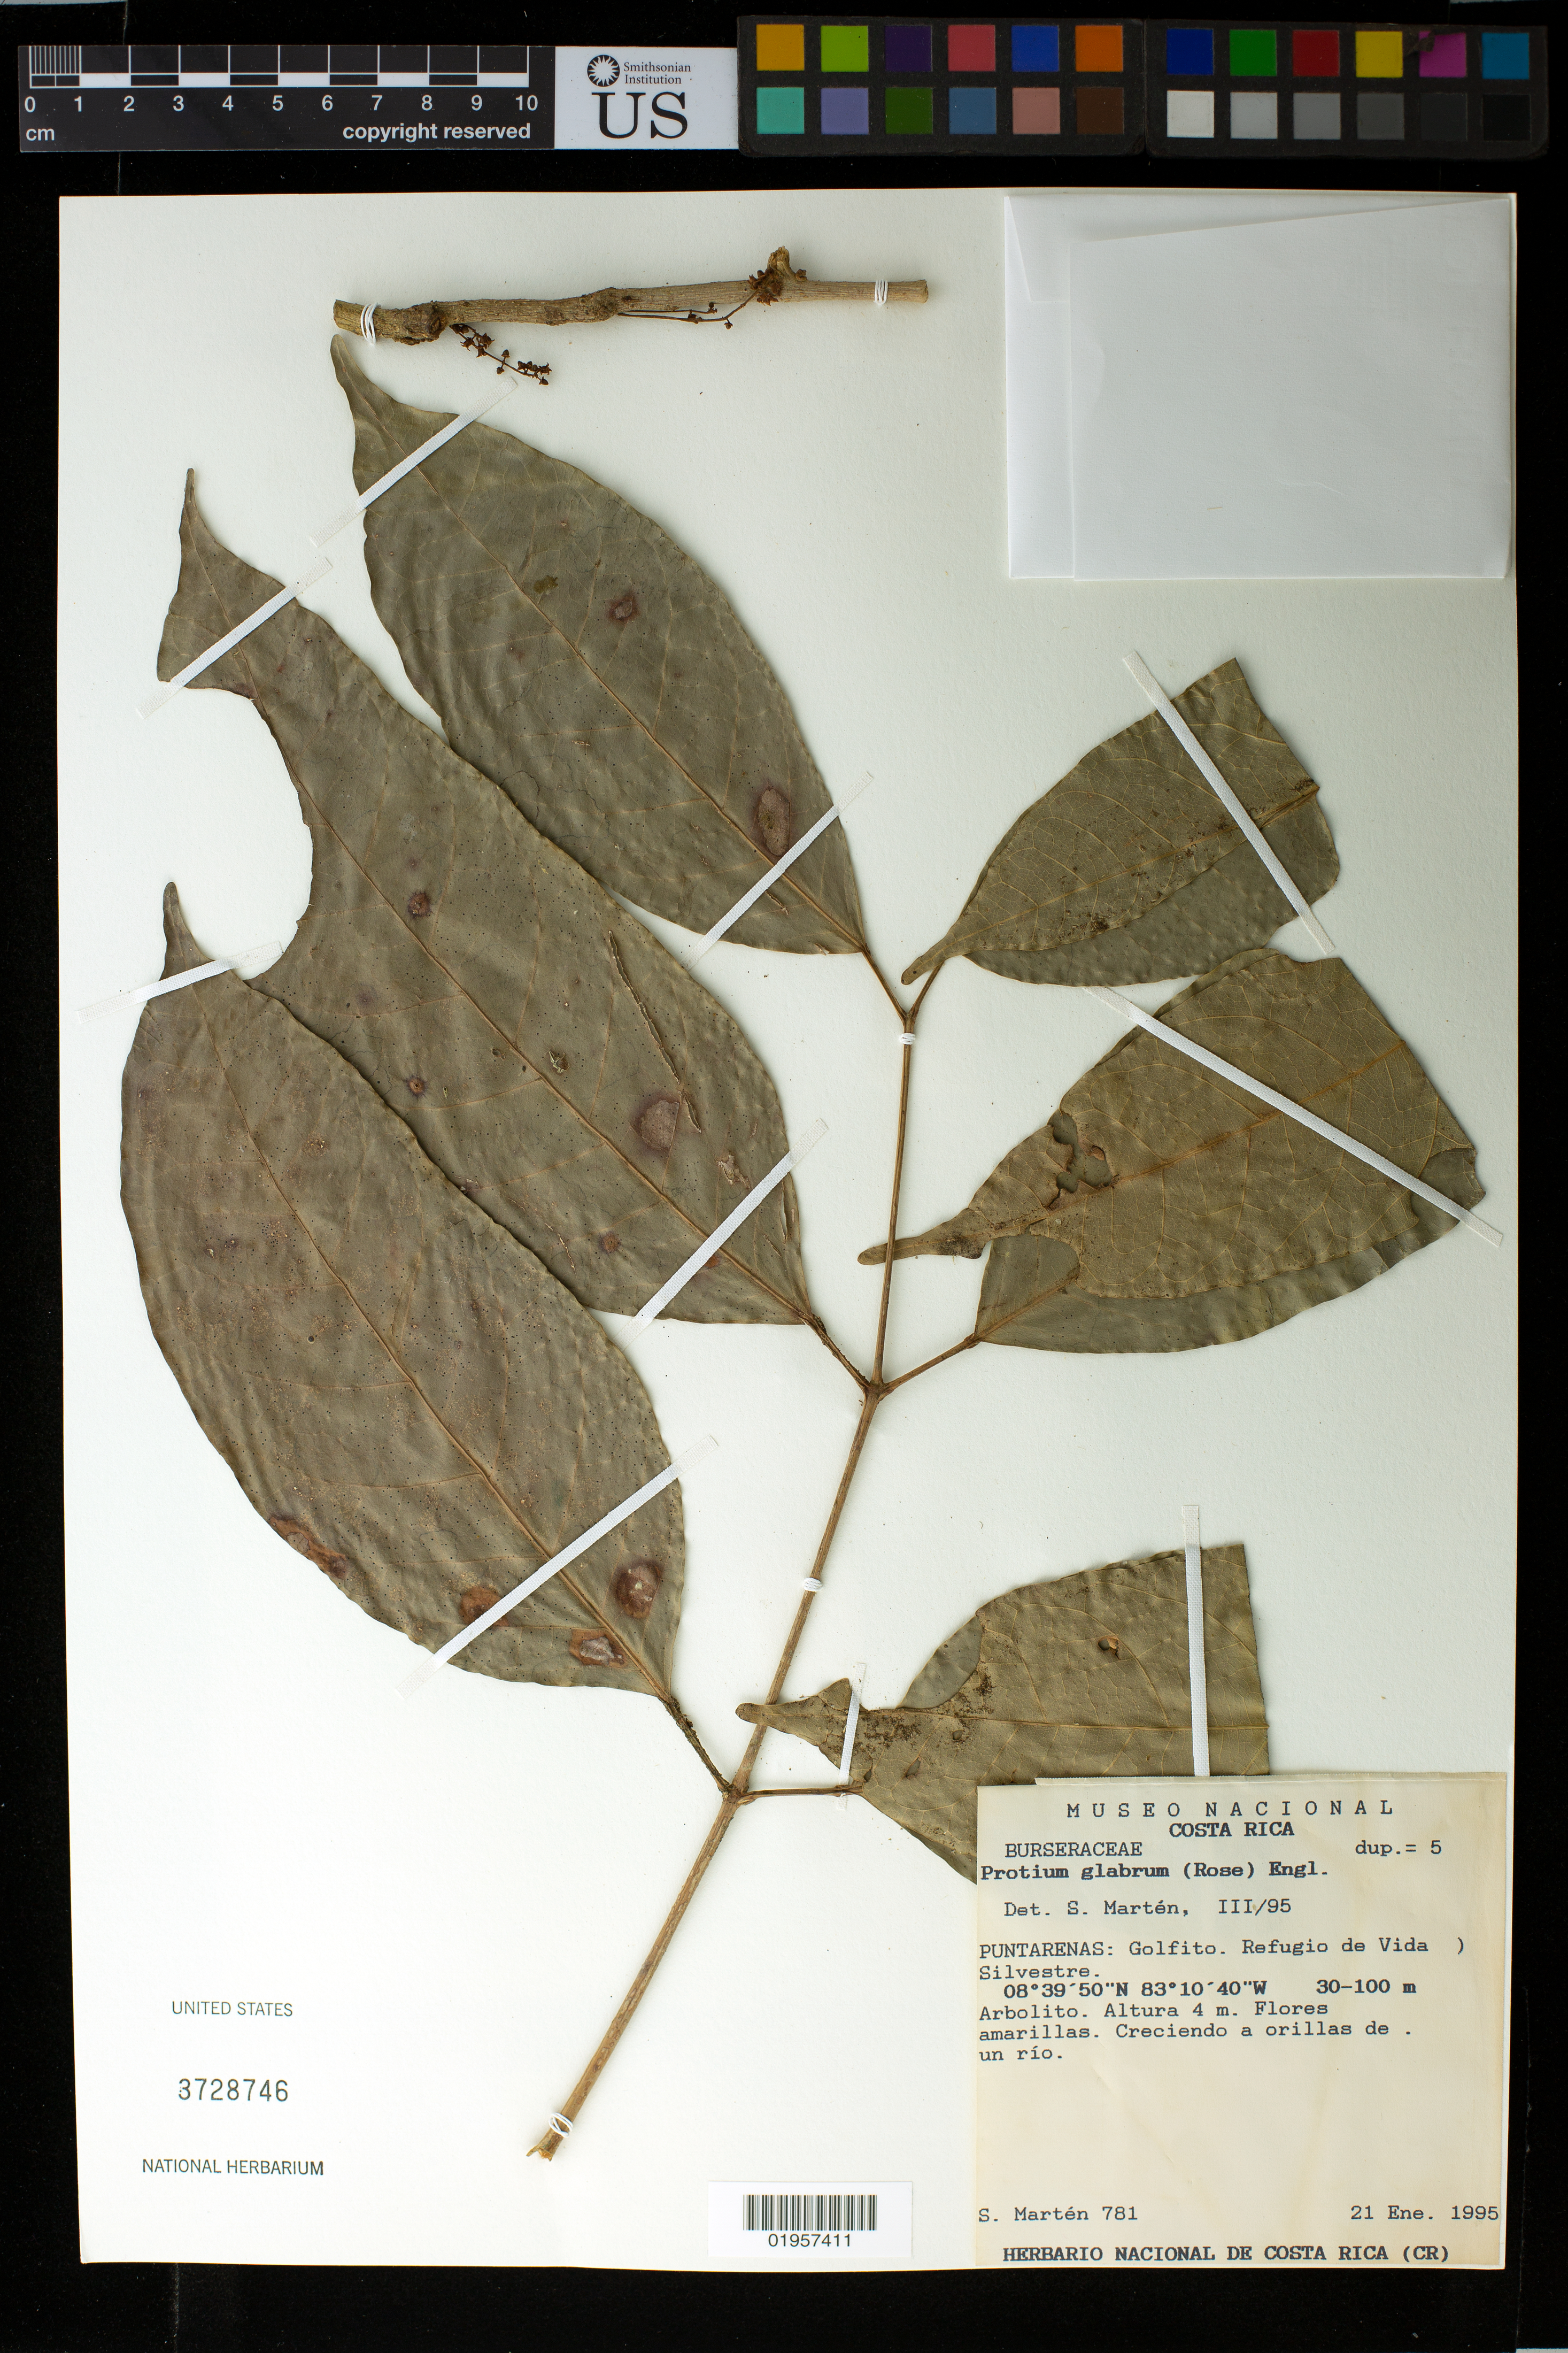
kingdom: Plantae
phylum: Tracheophyta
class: Magnoliopsida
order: Sapindales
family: Burseraceae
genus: Protium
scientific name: Protium glabrum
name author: (Rose) Engl.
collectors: S. Marten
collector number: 781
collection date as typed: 21 Jan 1995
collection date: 1995-01-21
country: Costa Rica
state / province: Puntarenas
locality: Golfito, Refugio de Vida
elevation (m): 30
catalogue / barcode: US 3728746